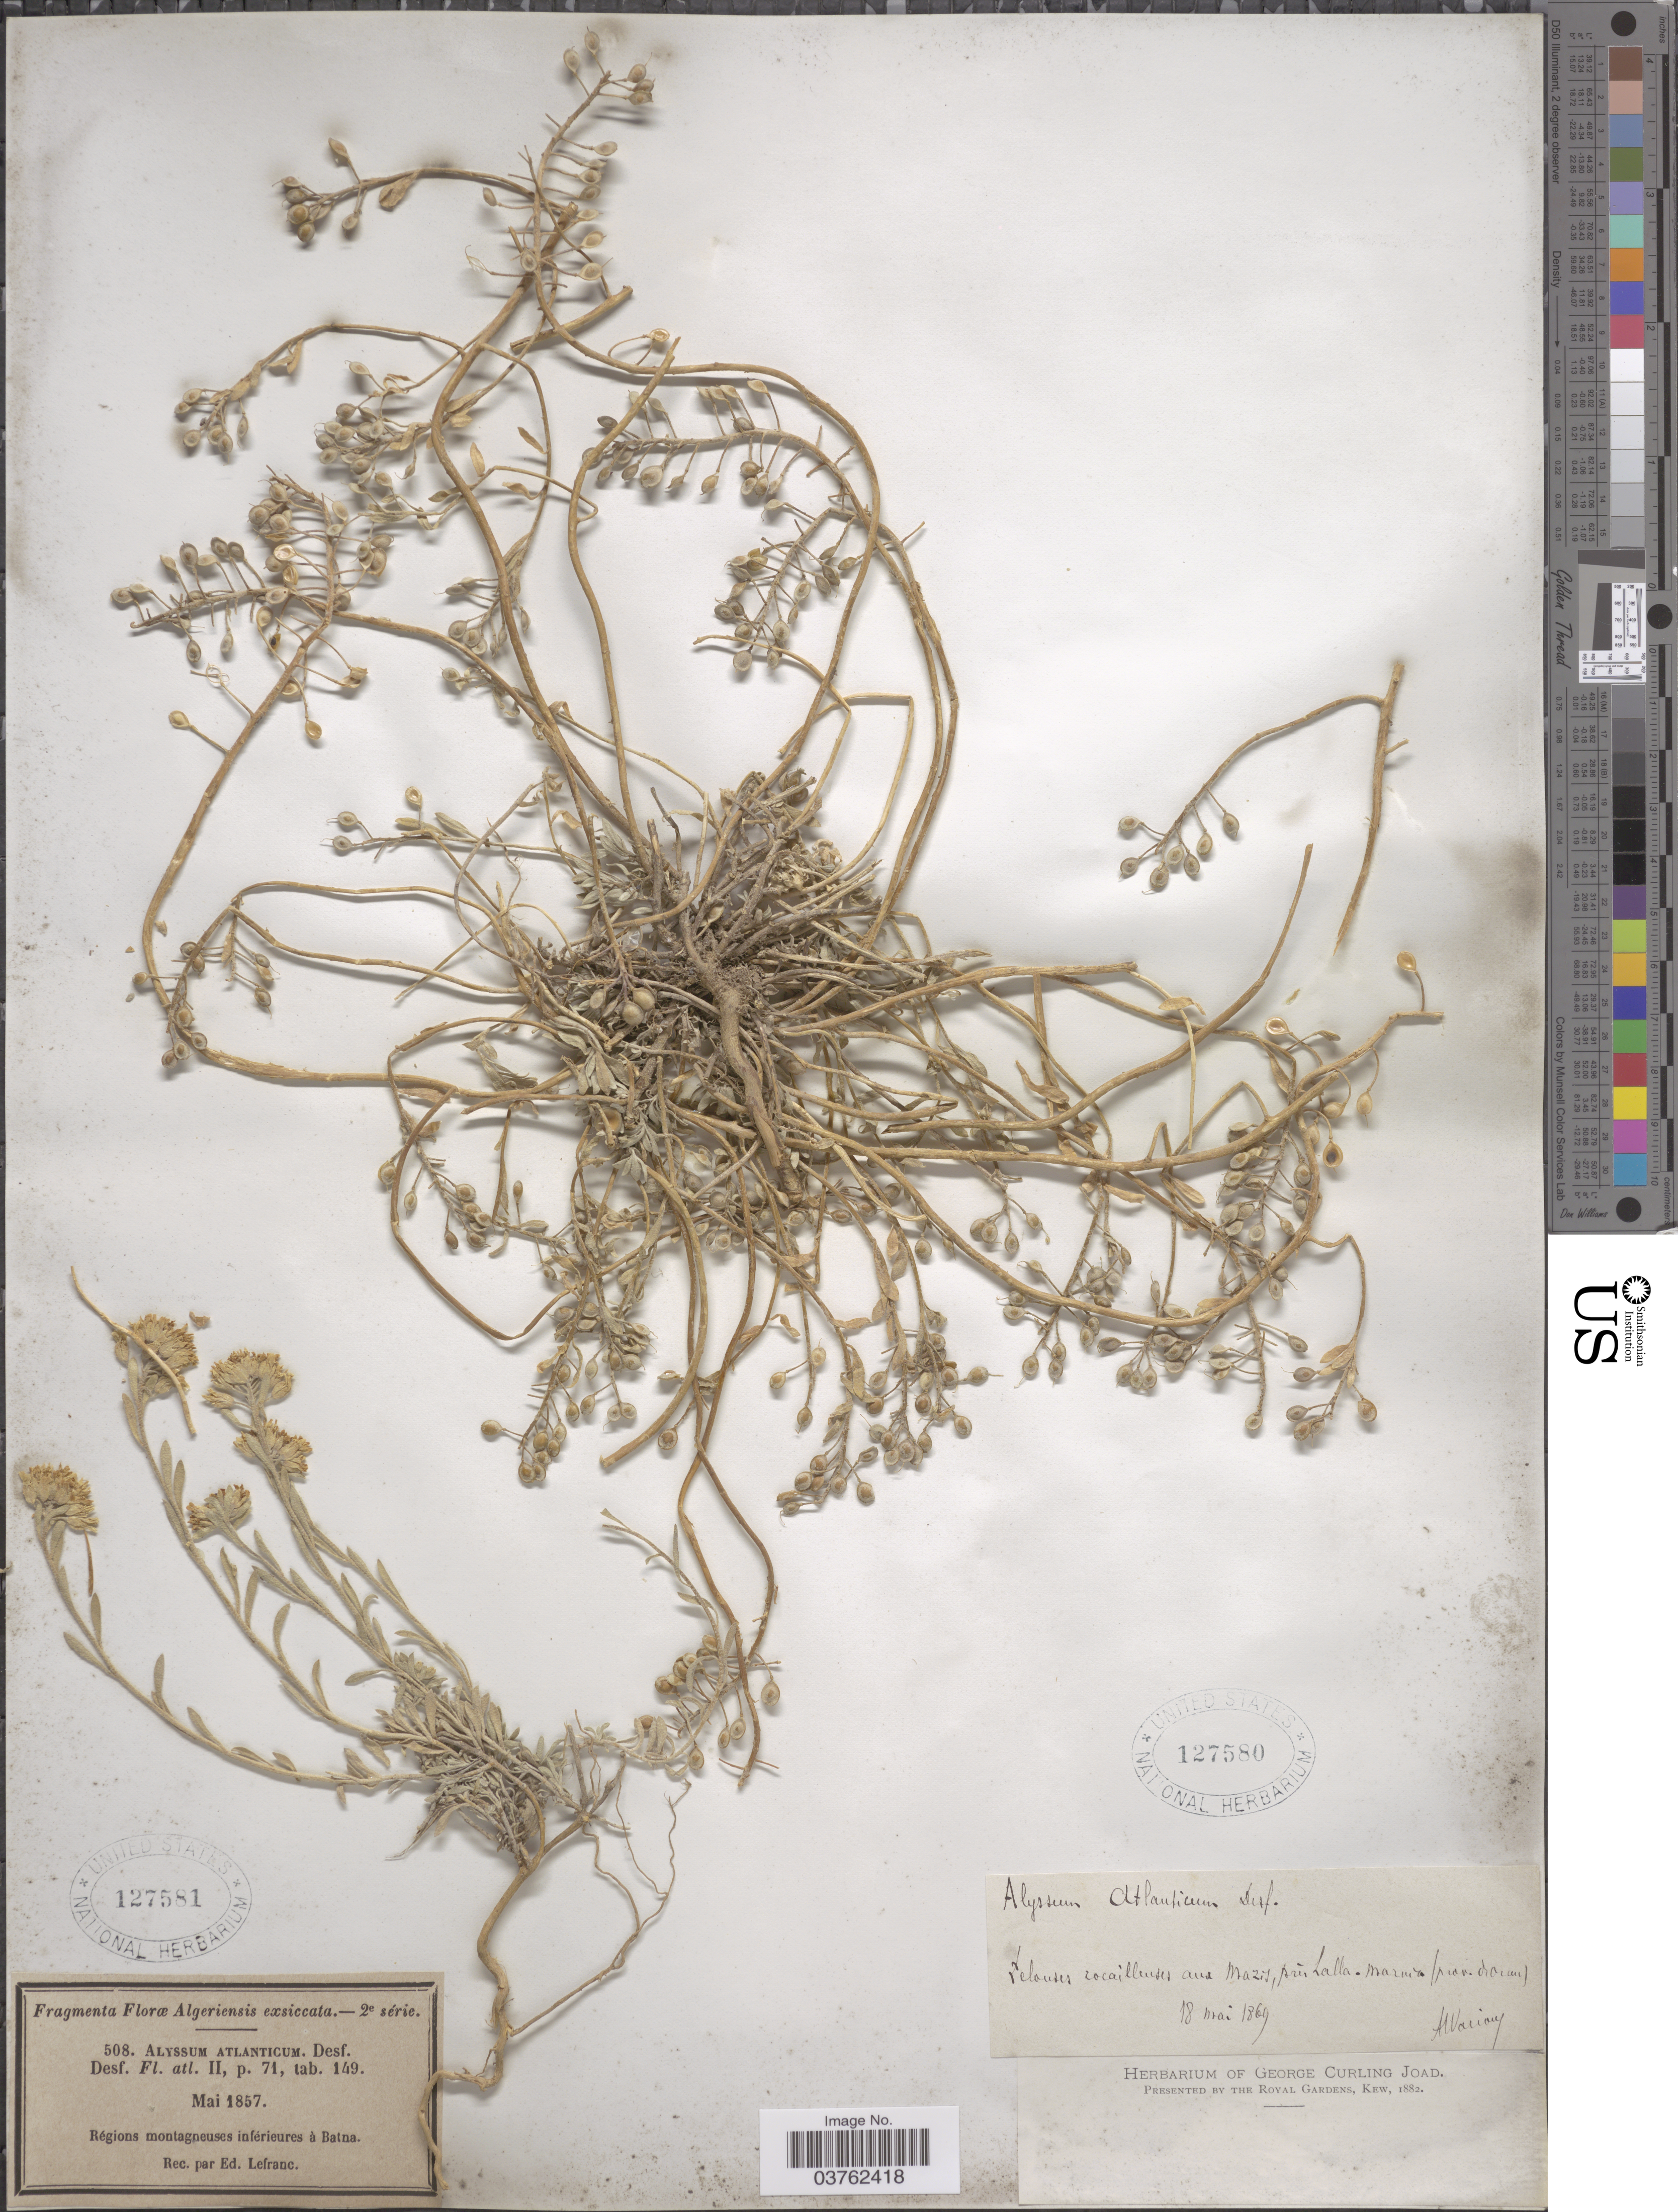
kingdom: Plantae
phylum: Tracheophyta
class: Magnoliopsida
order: Brassicales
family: Brassicaceae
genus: Alyssum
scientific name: Alyssum atlanticum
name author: Desf.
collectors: A. Warion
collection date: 1869-05-18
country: Algeria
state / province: Oran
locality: Pelouses rocailleuses aux Maziz, prés Lalla - Marnia. (Prov. d'Oran).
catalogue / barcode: US 127580-2